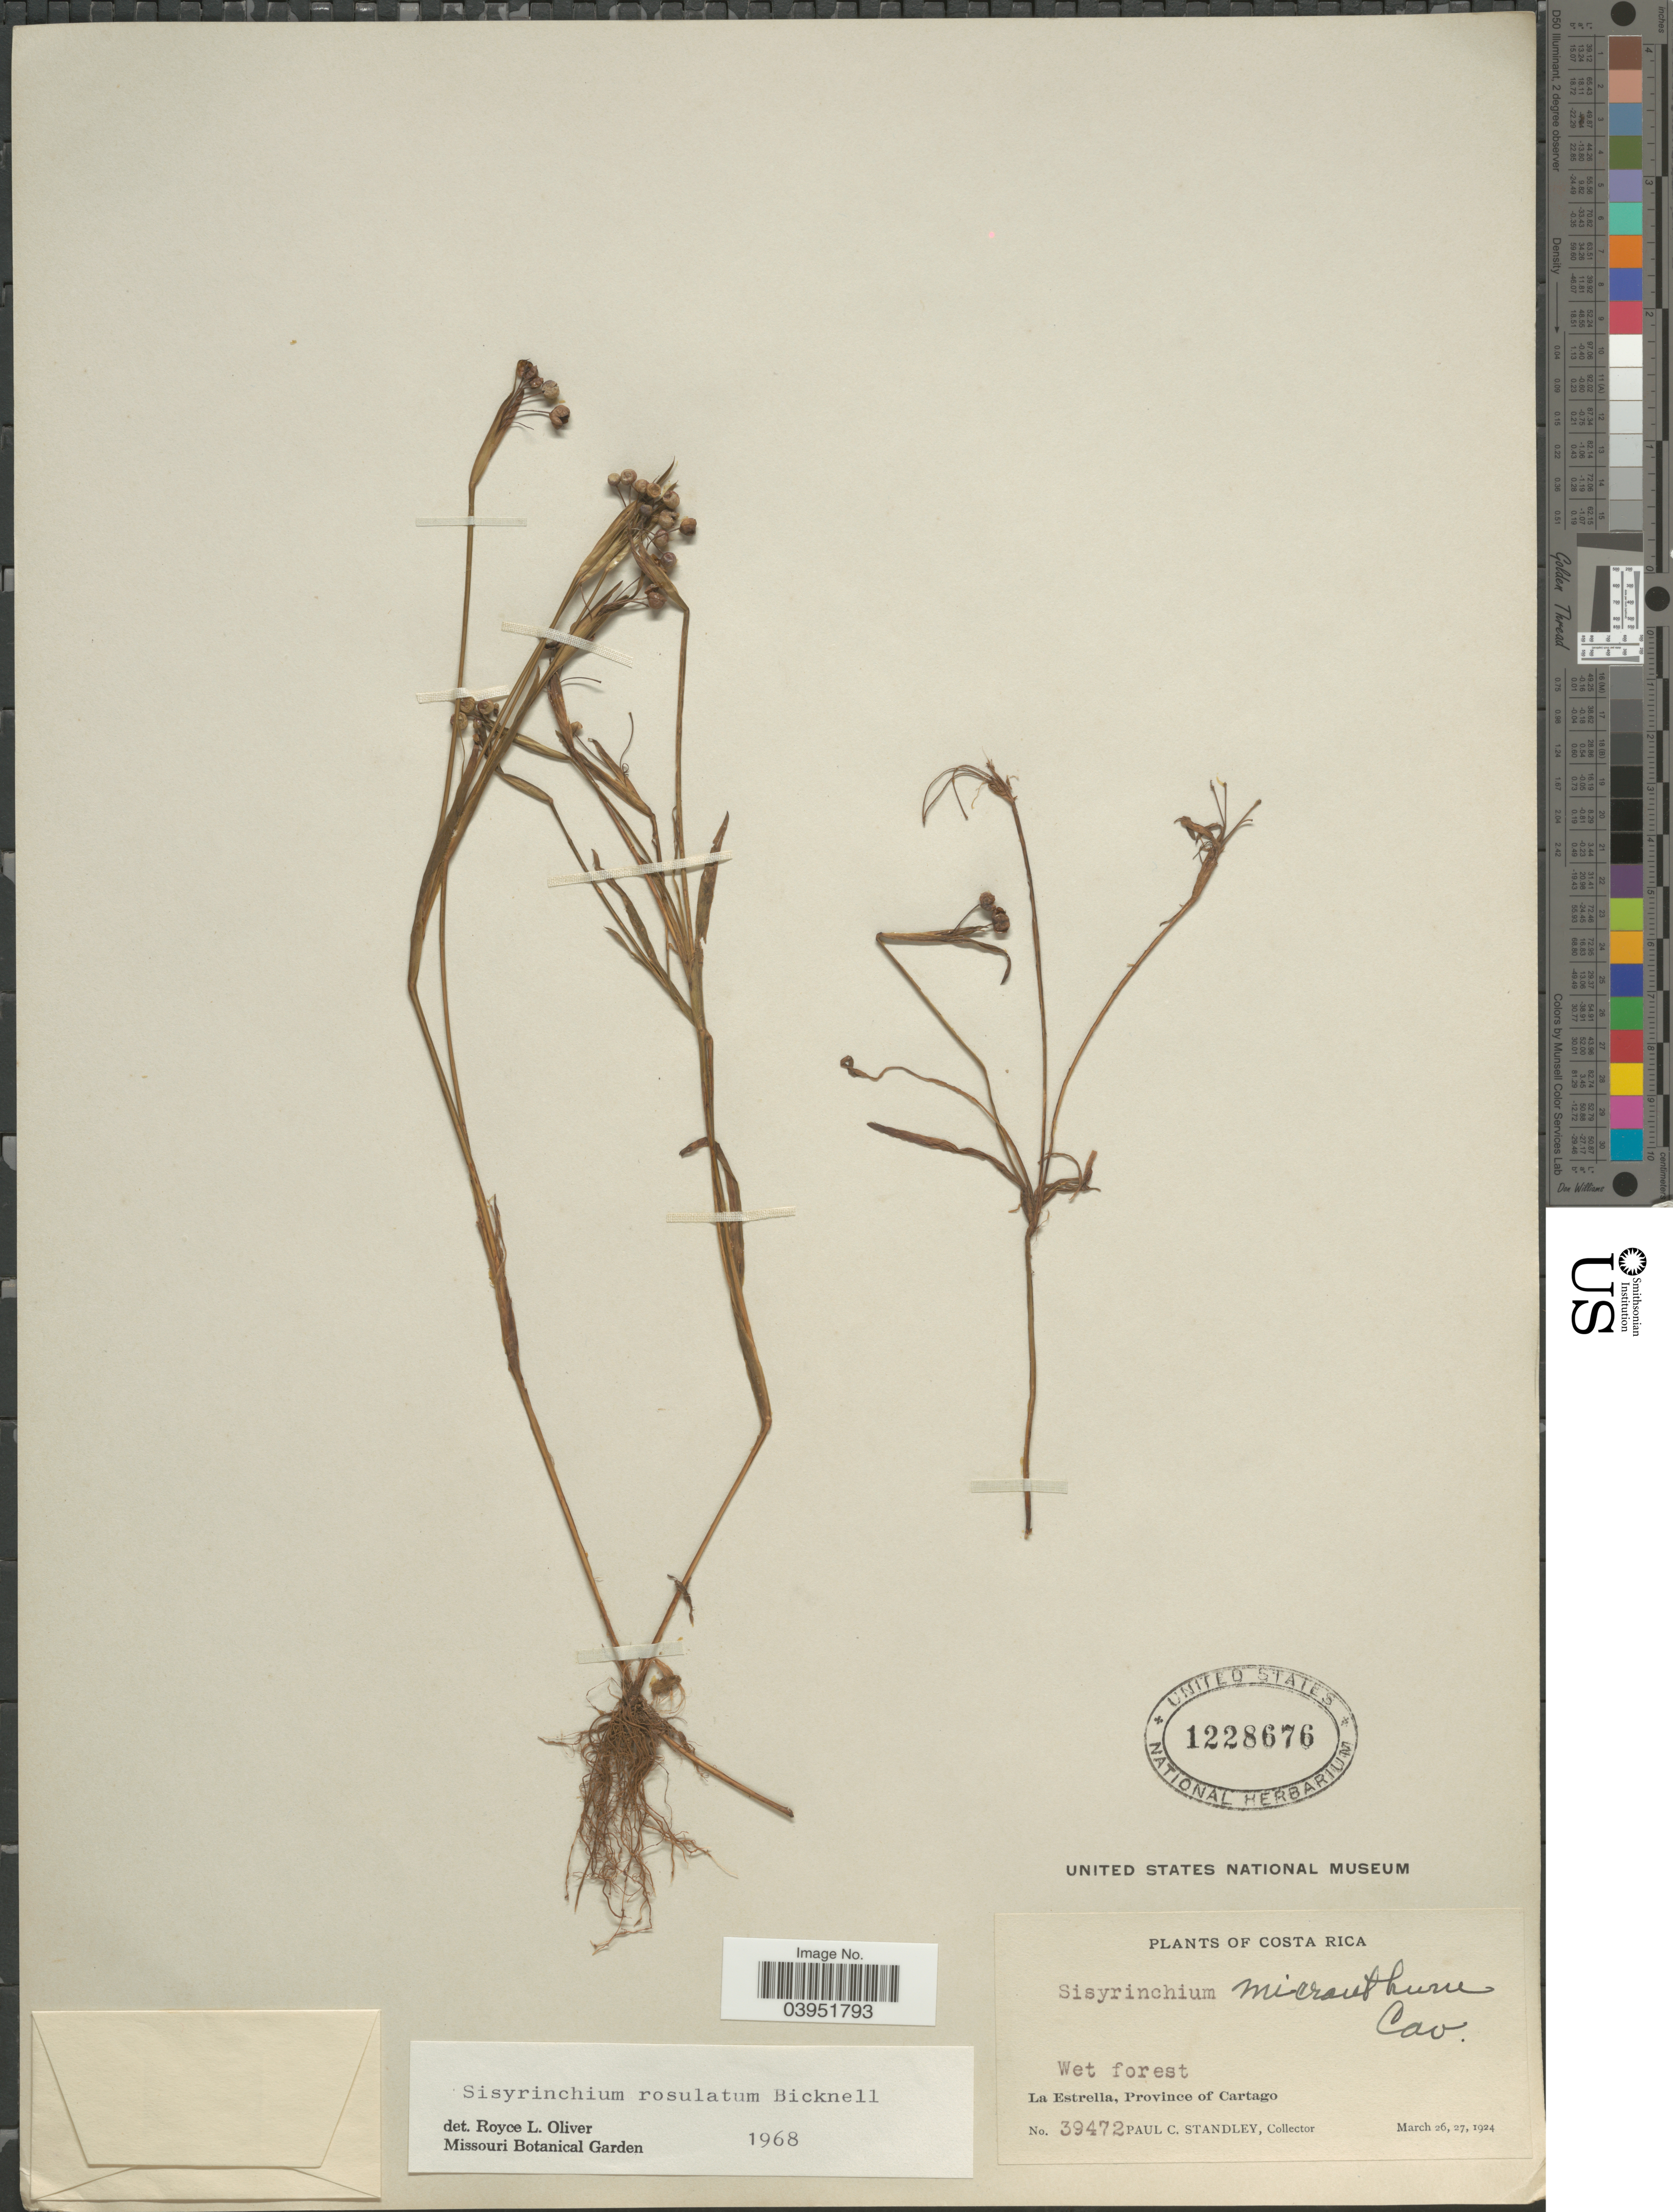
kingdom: Plantae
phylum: Tracheophyta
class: Liliopsida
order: Asparagales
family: Iridaceae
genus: Sisyrinchium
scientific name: Sisyrinchium rosulatum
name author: E.P. Bicknell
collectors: P. C. Standley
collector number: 39472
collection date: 1924-03-26/1924-03-27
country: Costa Rica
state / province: Cartago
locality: La Estrella.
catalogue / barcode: US 1228676